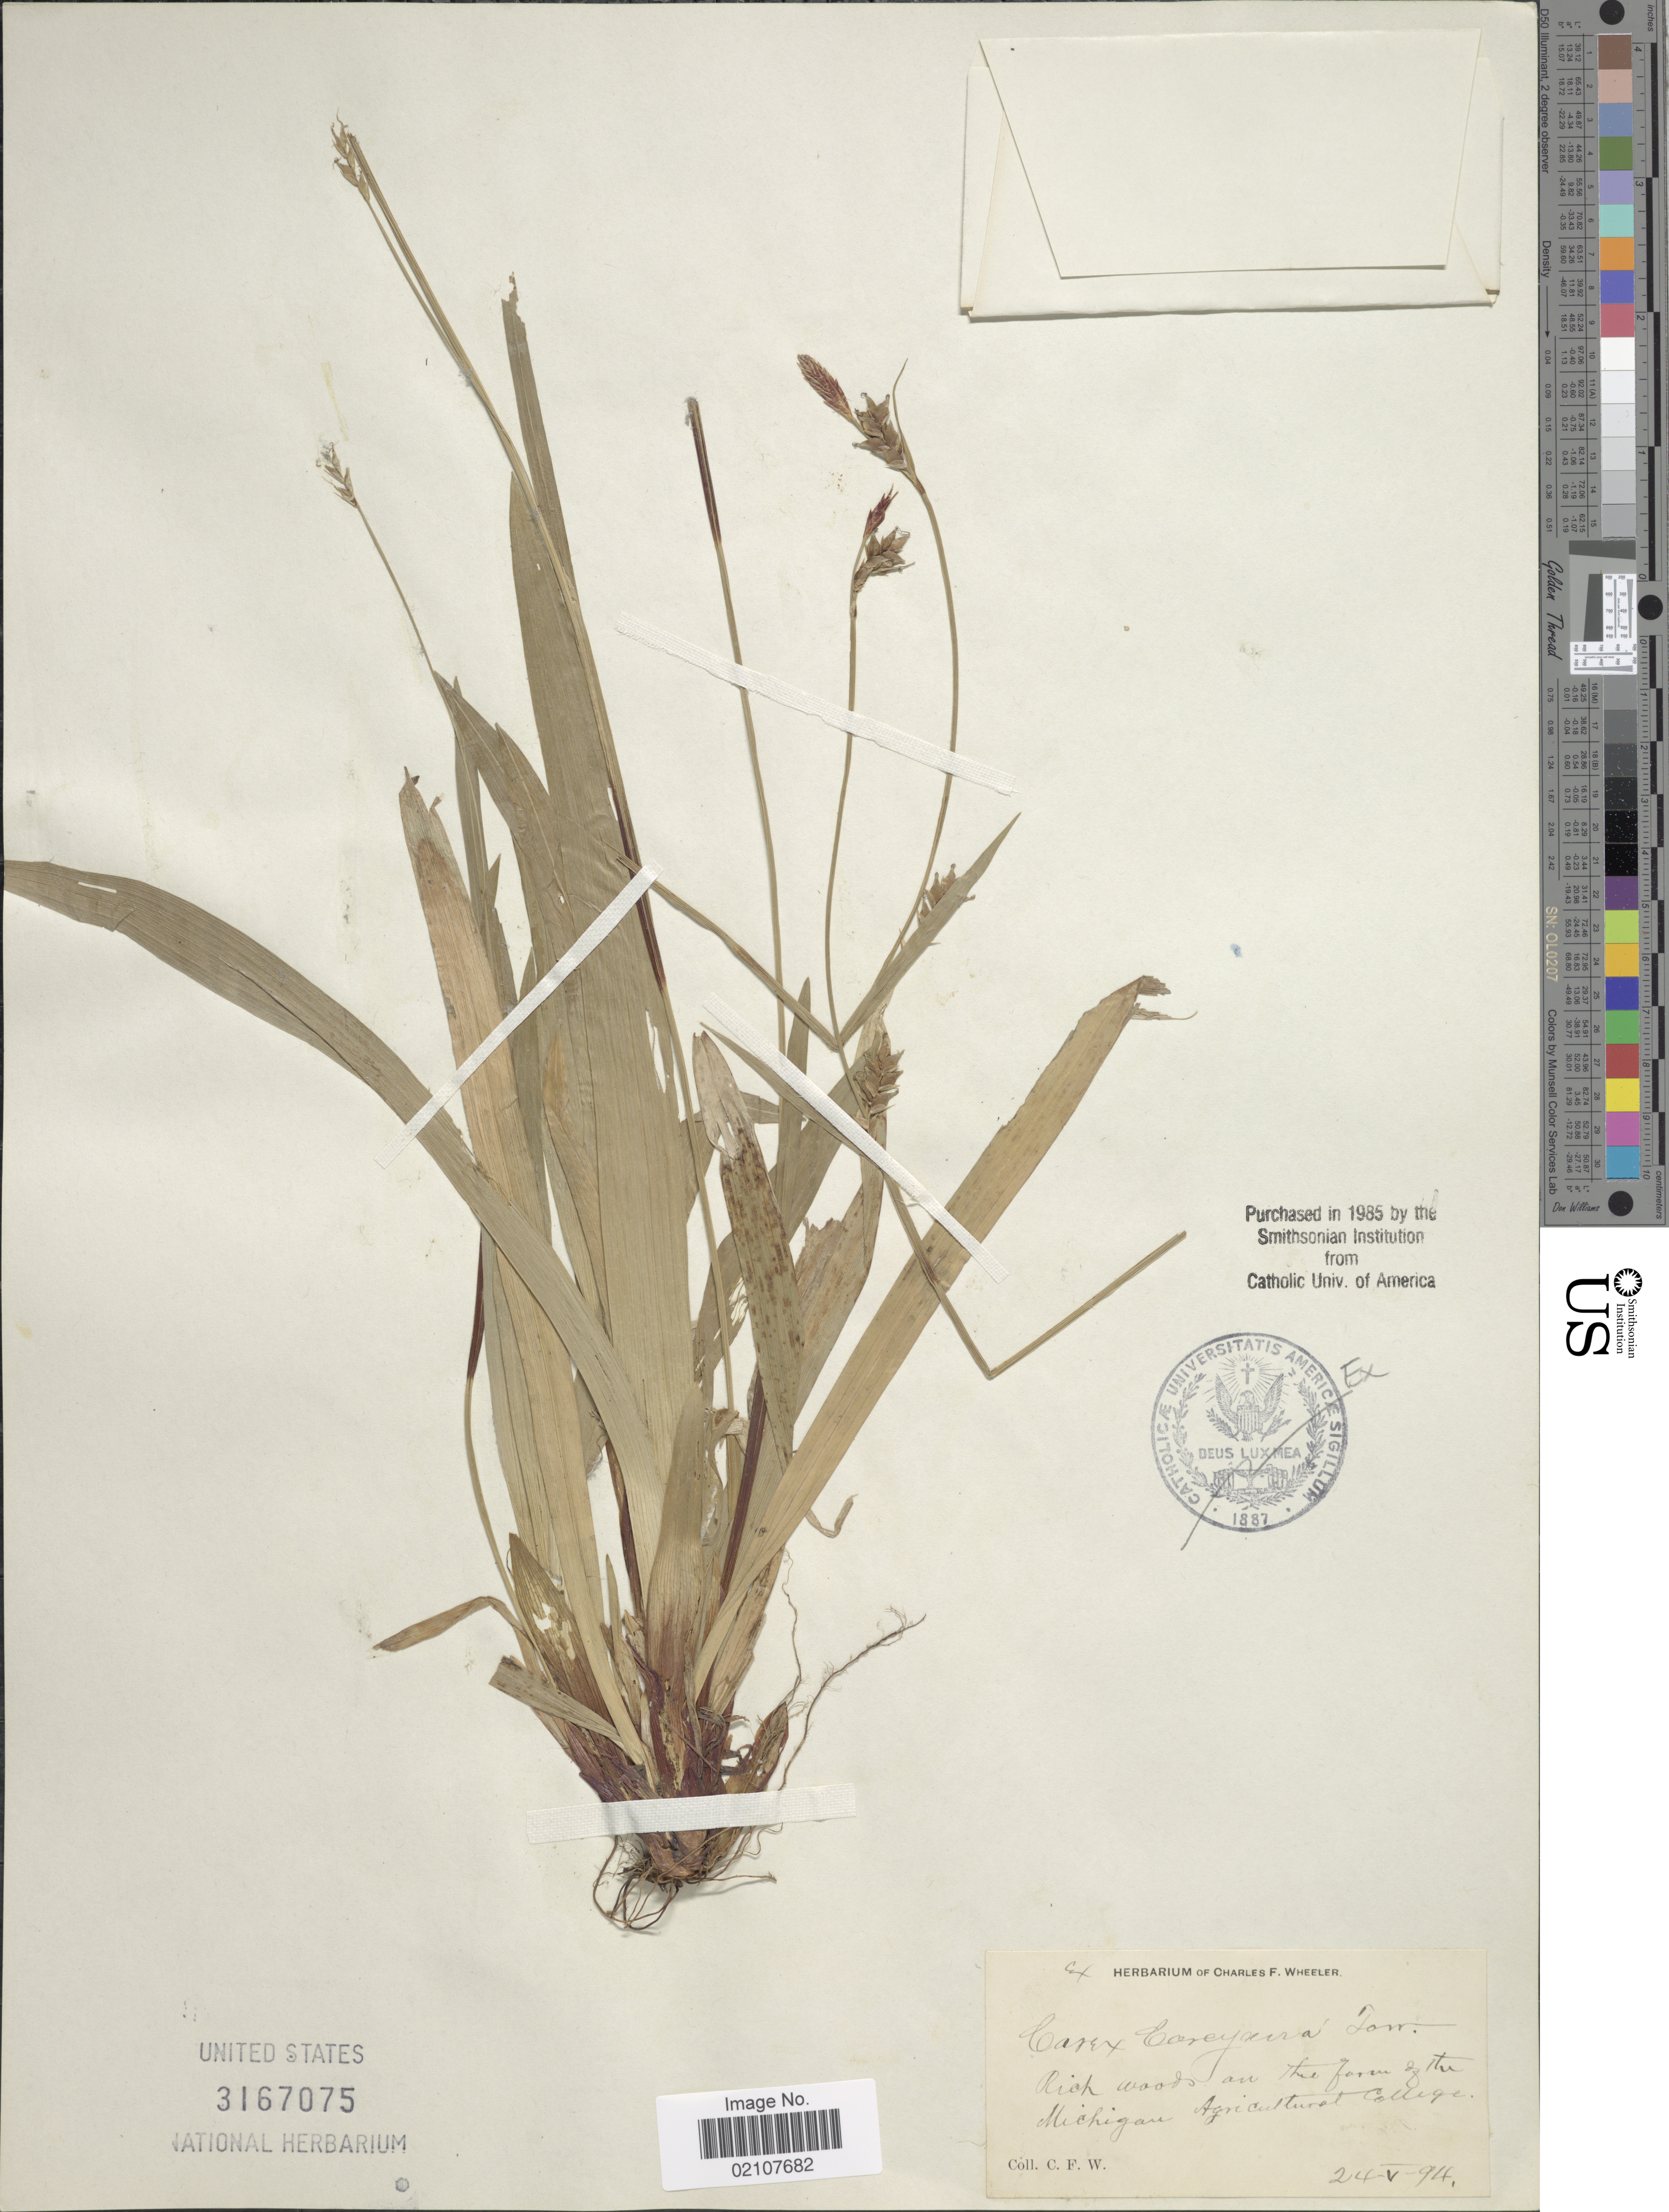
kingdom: Plantae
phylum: Tracheophyta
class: Liliopsida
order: Poales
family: Cyperaceae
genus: Carex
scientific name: Carex careyana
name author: Torr. ex Dewey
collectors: C. Wheeler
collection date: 1894-05-24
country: United States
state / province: Michigan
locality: Rich woods on the farm of the Michigan Agricultural College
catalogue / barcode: US 3167075